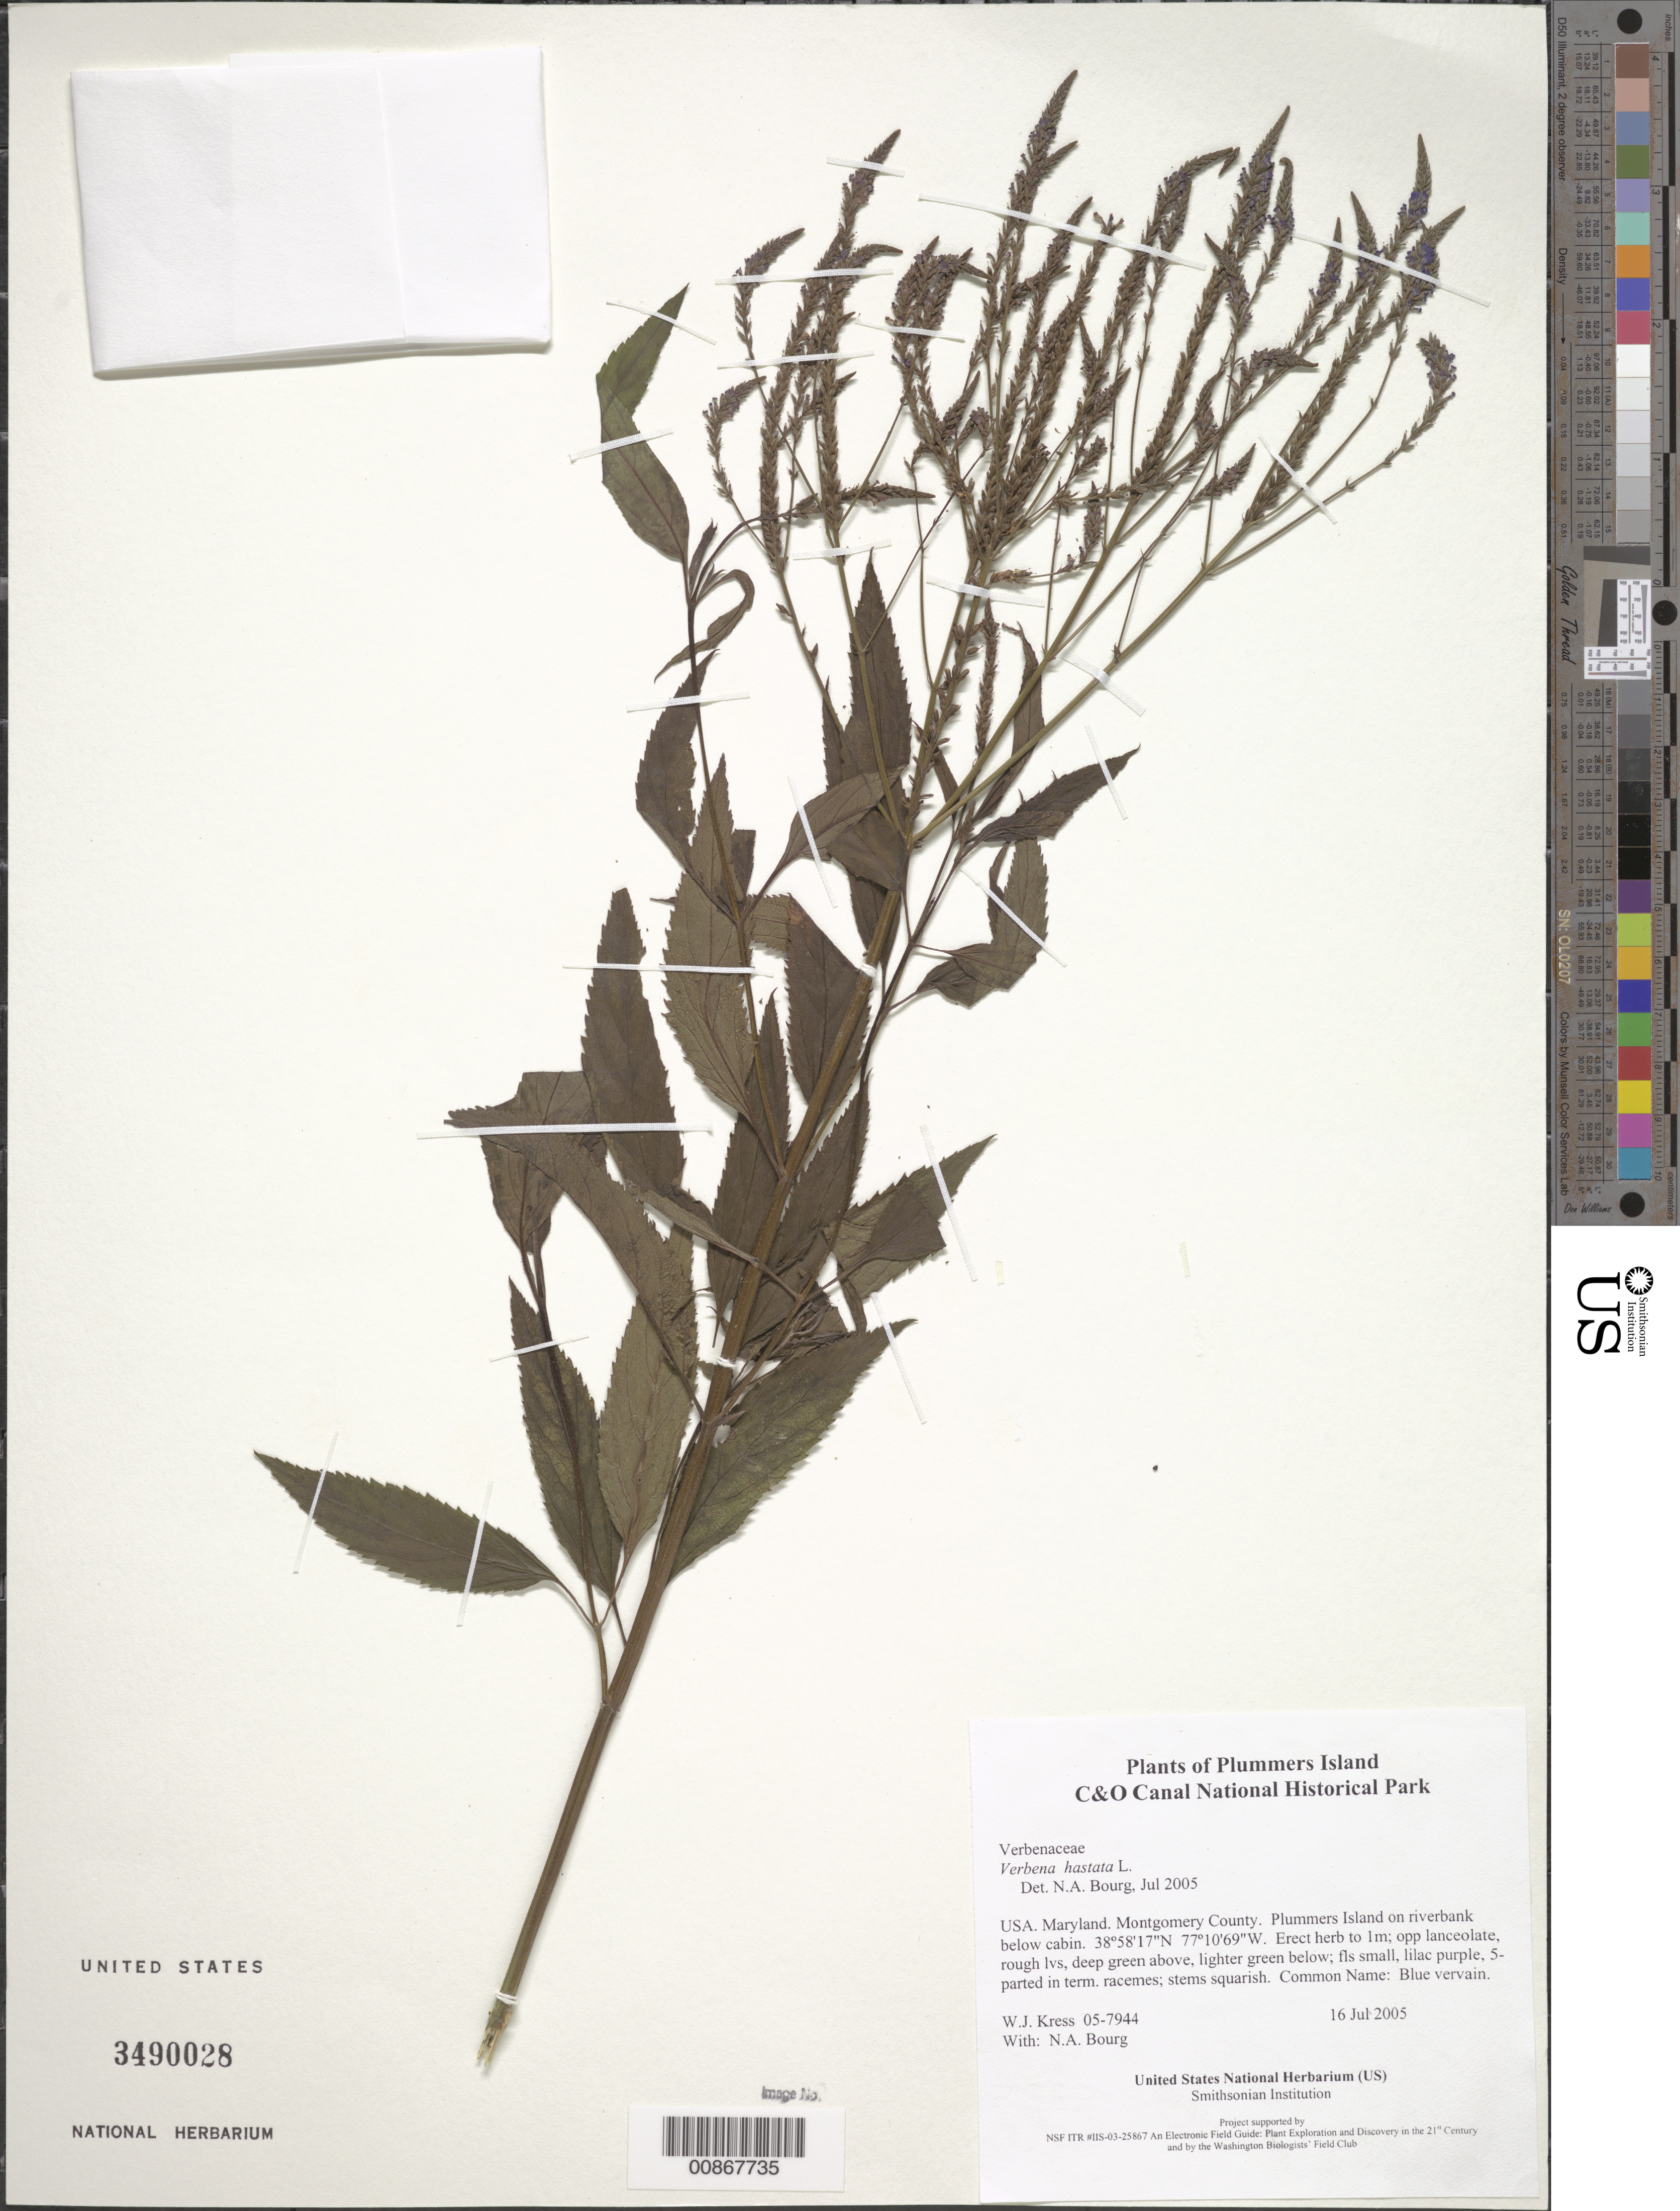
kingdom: Plantae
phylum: Tracheophyta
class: Magnoliopsida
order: Lamiales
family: Verbenaceae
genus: Verbena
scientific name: Verbena hastata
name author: L.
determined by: Bourg, N. A.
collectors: W. J. Kress & N. A. Bourg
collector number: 05-7944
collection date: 2005-07-16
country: United States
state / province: Maryland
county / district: Montgomery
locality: Chesapeake and Ohio Canal National Historical Park, Plummers Island on riverbank below cabin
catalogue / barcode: US 3490028